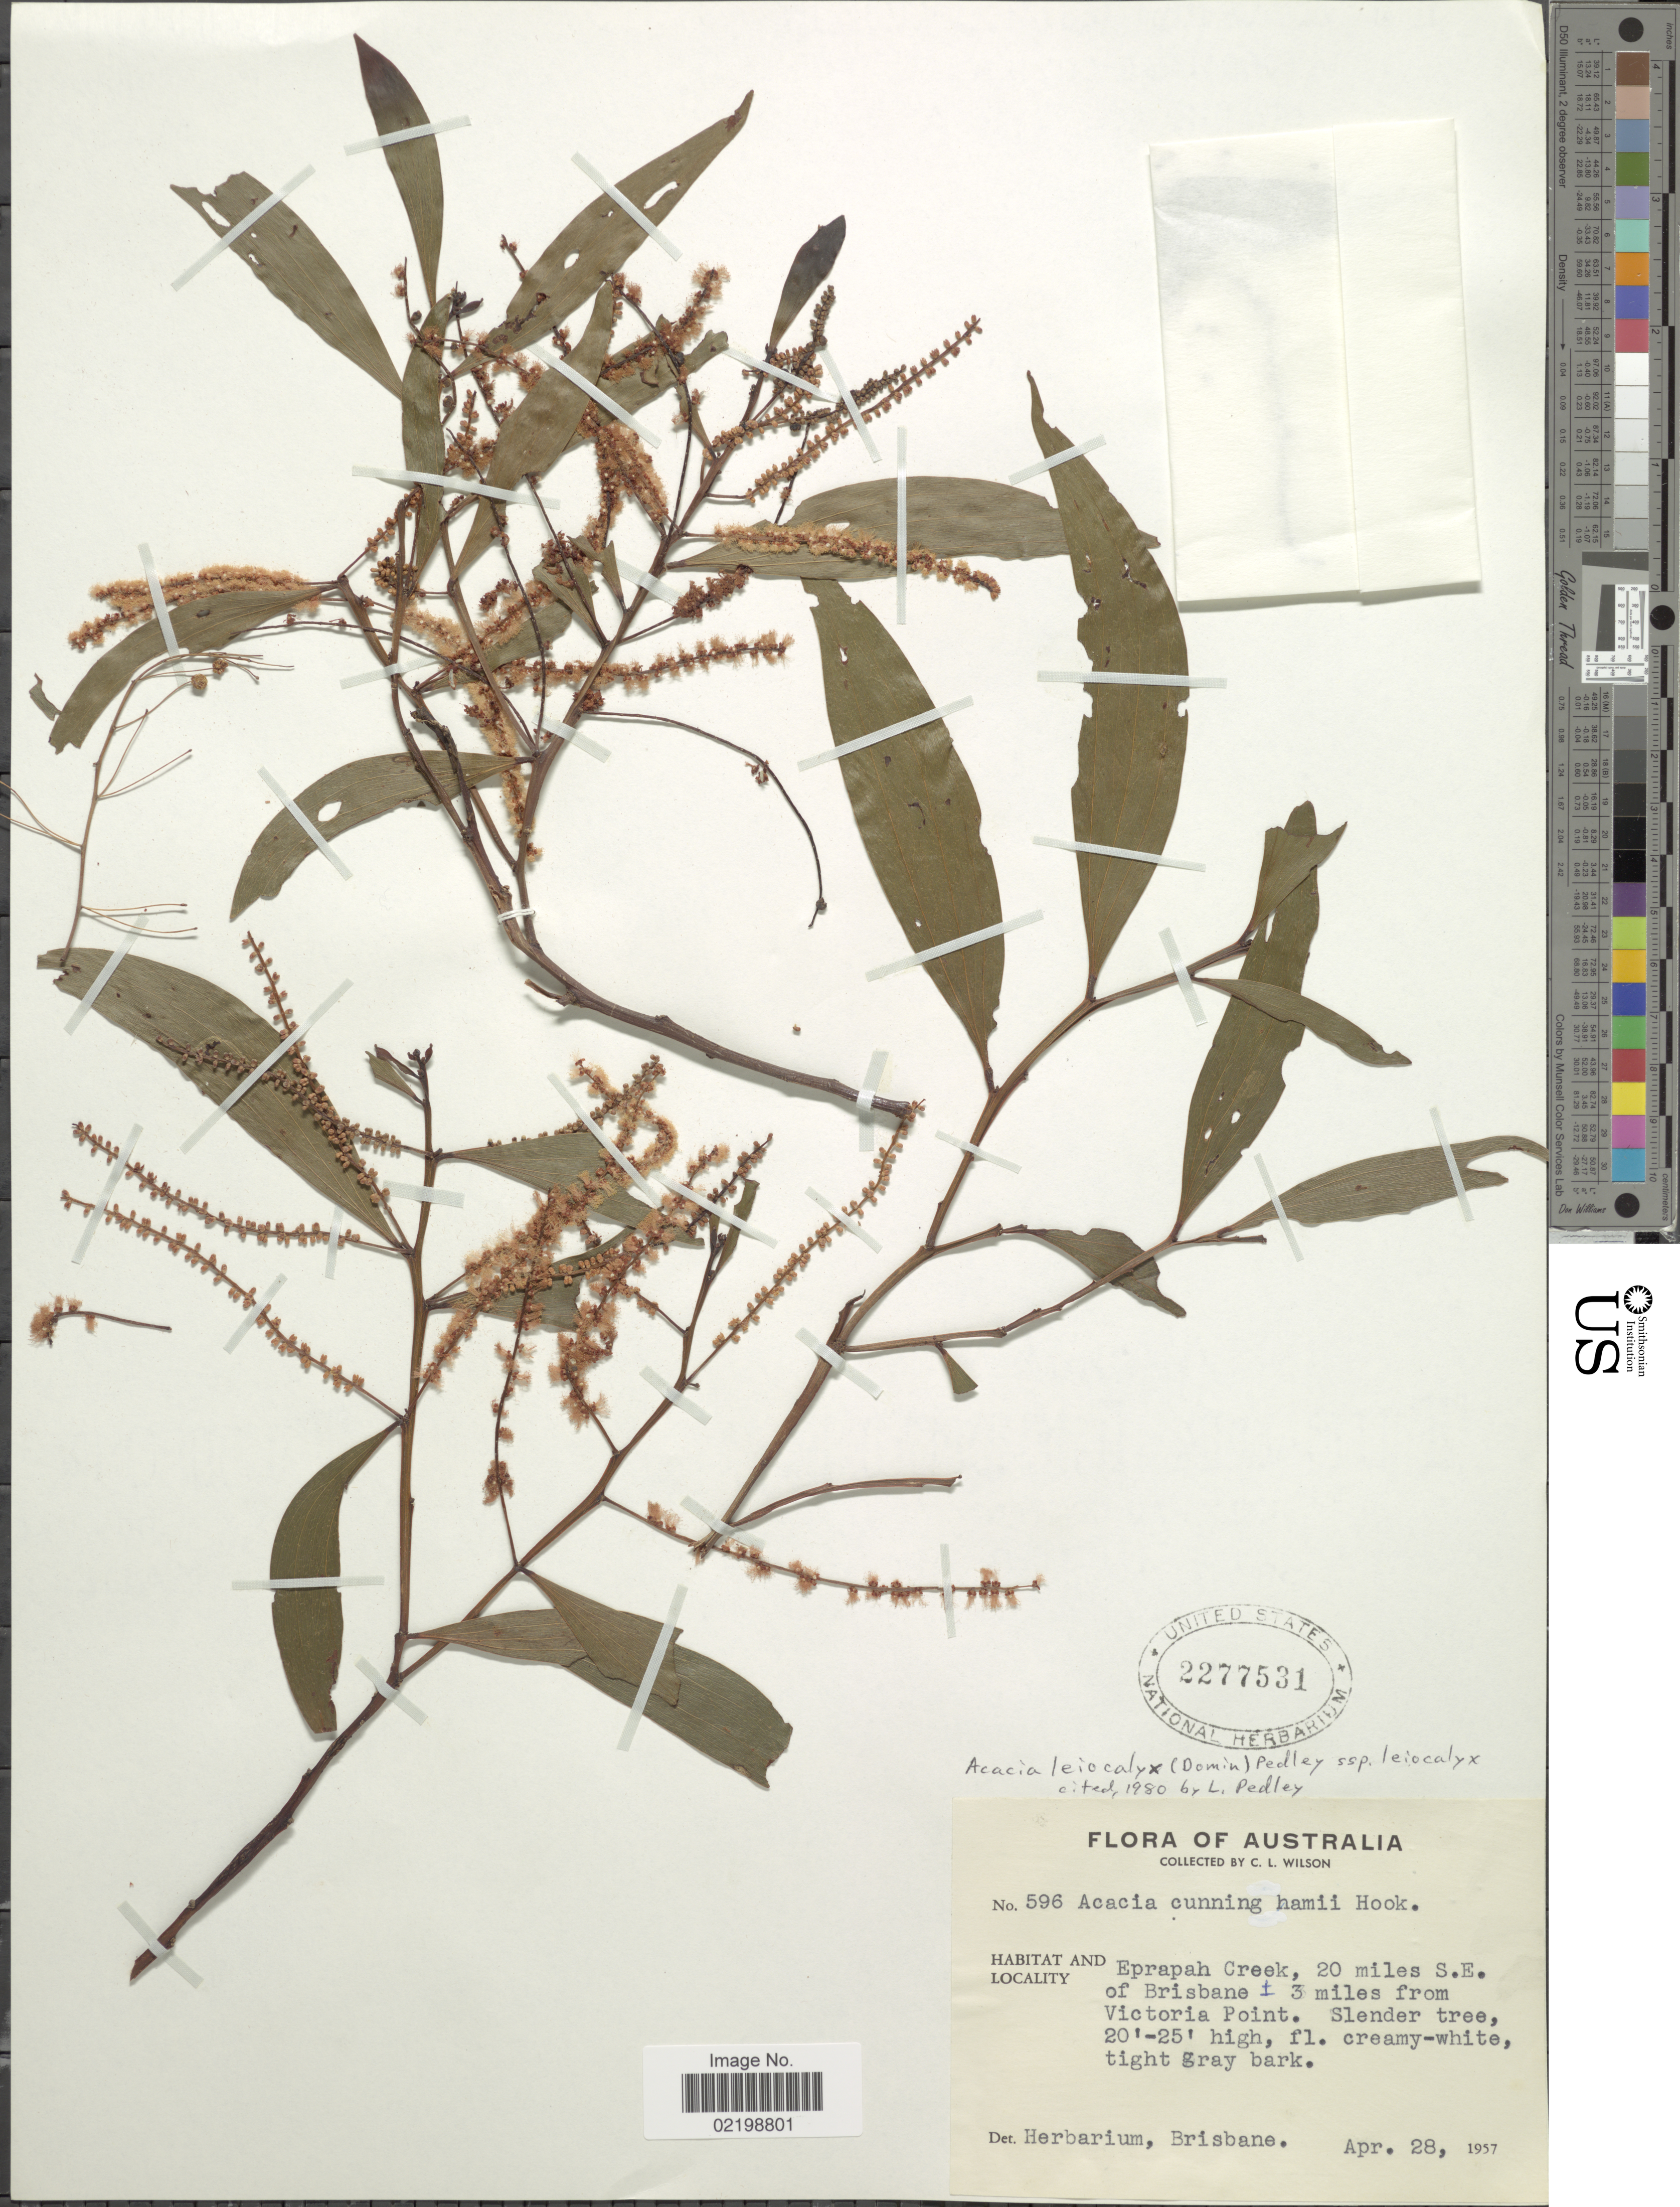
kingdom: Plantae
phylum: Tracheophyta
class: Magnoliopsida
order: Fabales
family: Fabaceae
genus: Acacia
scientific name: Acacia leiocalyx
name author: (Domin) Pedley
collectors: C. L. Wilson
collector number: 596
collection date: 1957-04-28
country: Australia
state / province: Victoria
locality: Eprapah Creek, 20 miles S.E. of Brisbane ± 3 miles from Victoria Point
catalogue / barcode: US 2277531